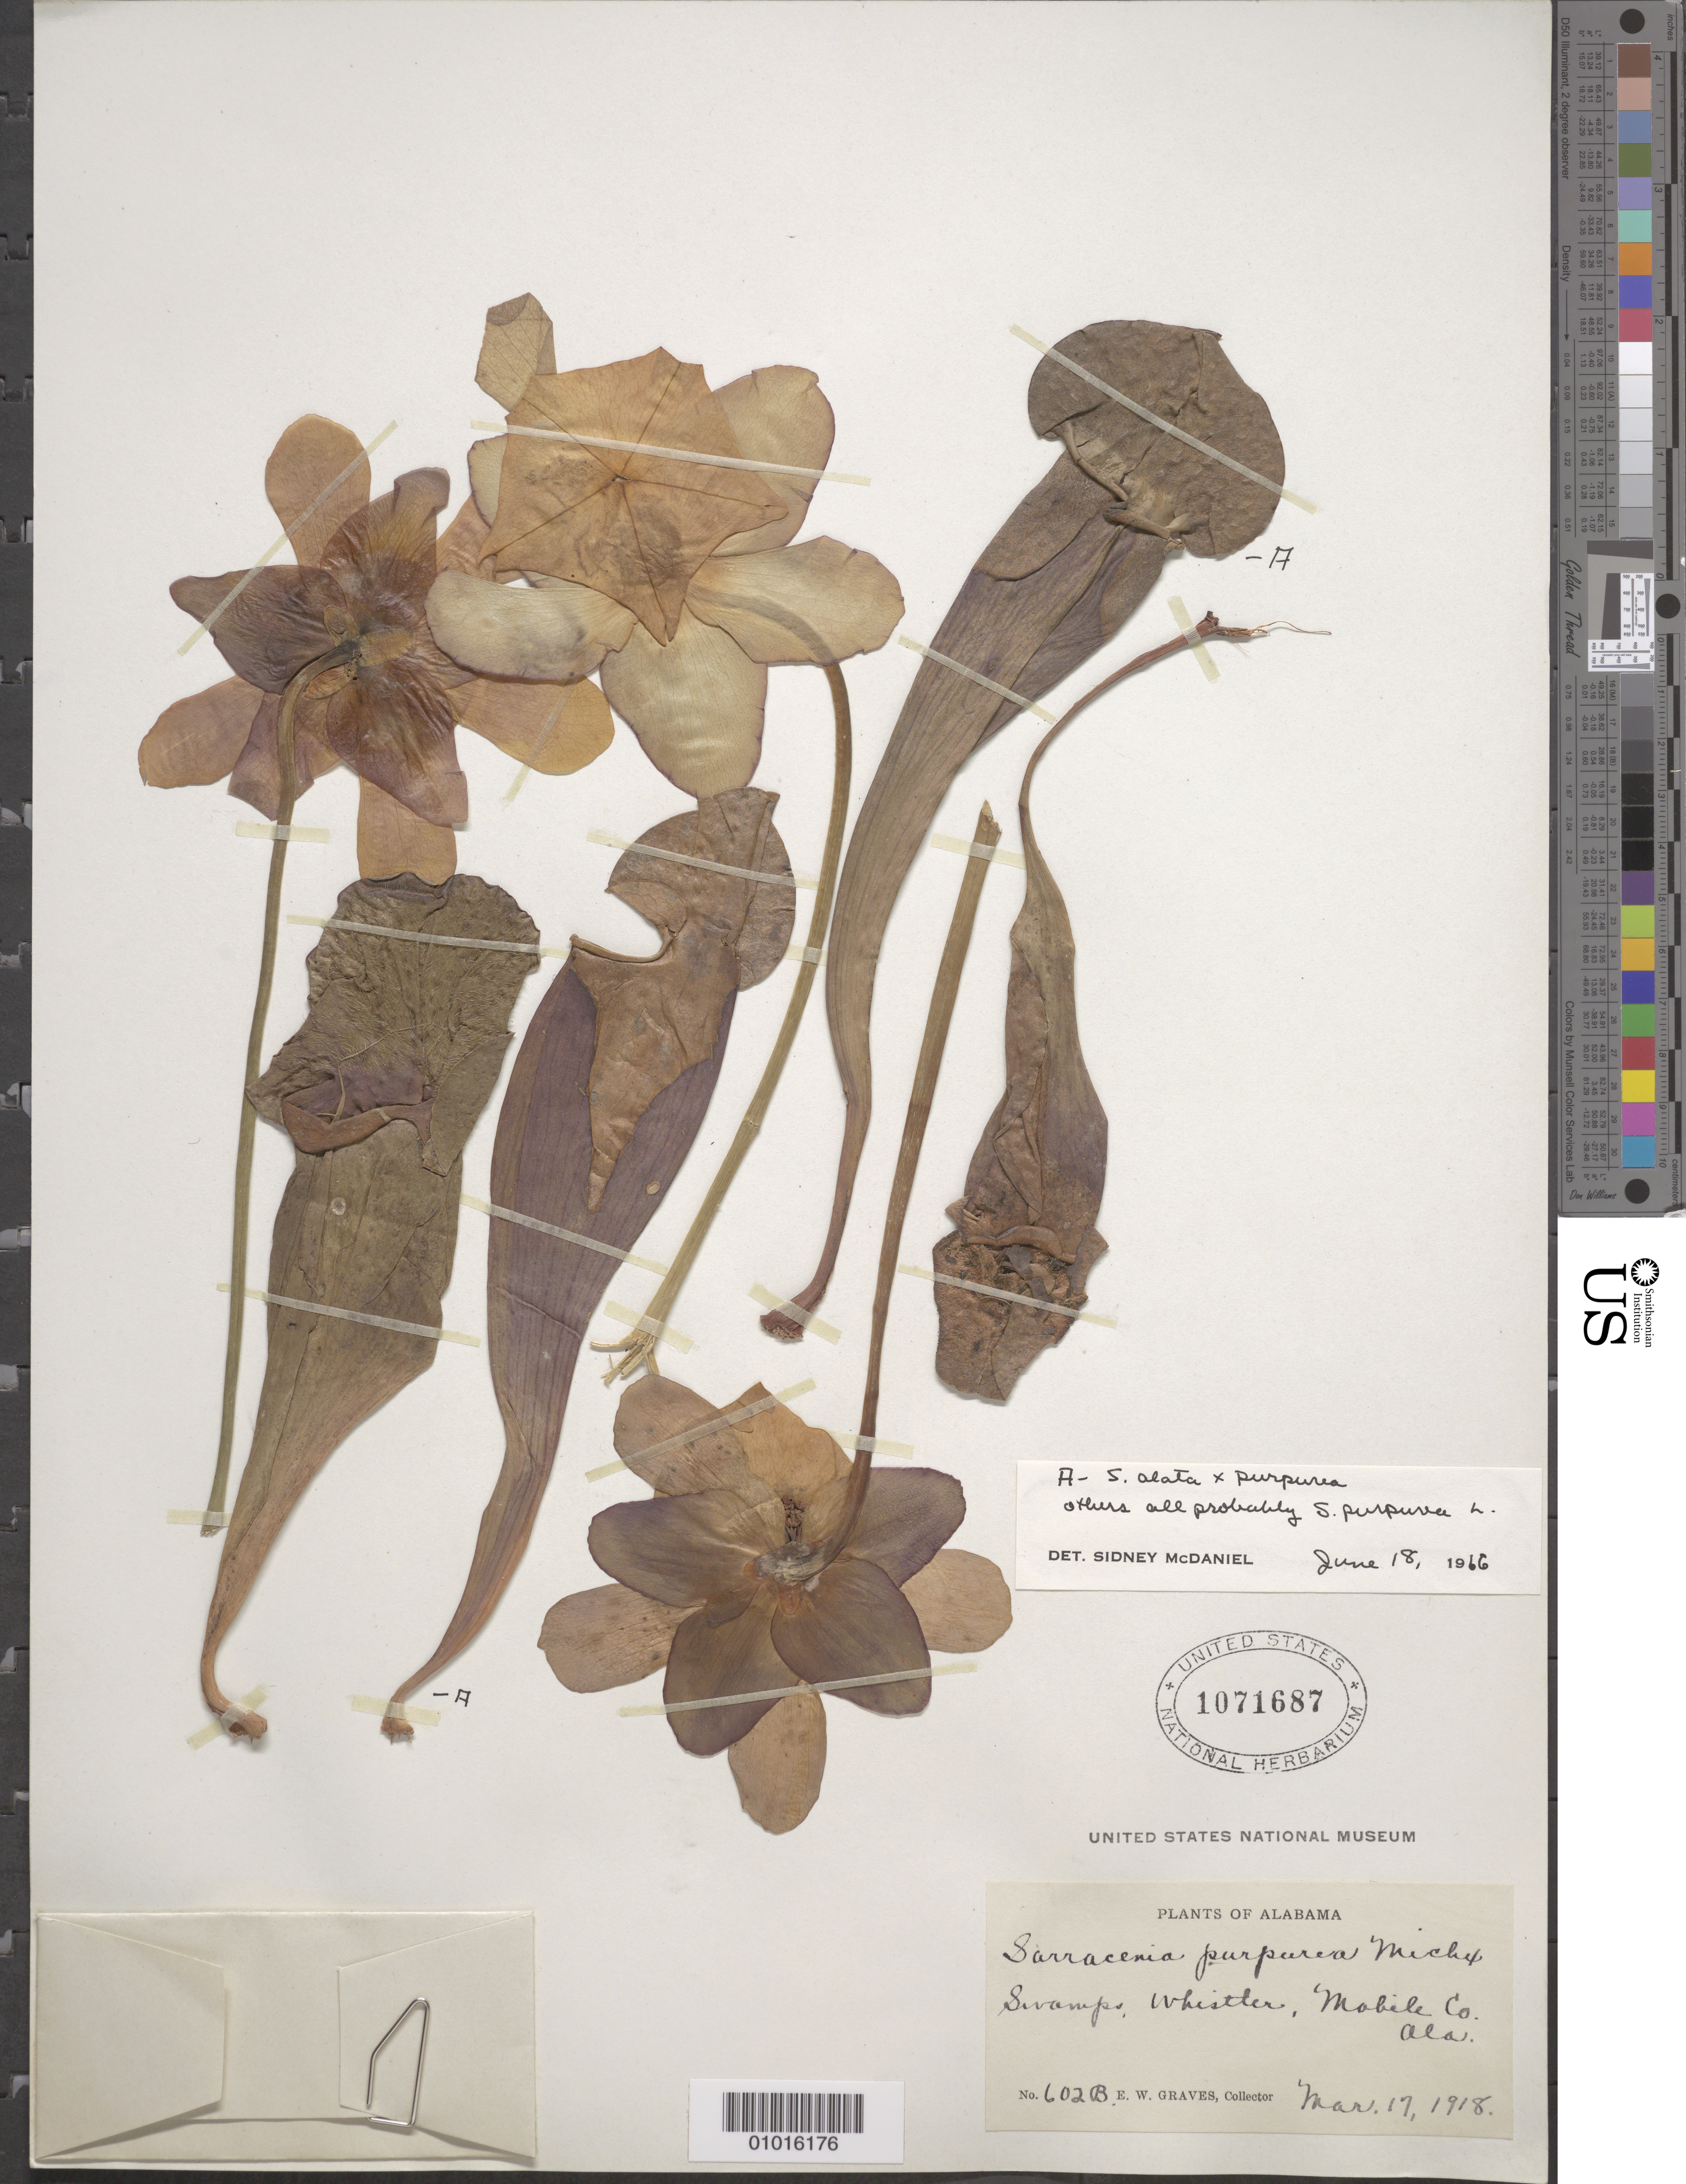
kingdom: Plantae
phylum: Tracheophyta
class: Magnoliopsida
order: Ericales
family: Sarraceniaceae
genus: Sarracenia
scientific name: Sarracenia alata x S. purpurea L.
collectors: E. Graves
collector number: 602B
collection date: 1918-03-17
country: United States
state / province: Alabama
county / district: Mobile County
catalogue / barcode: US 1071687